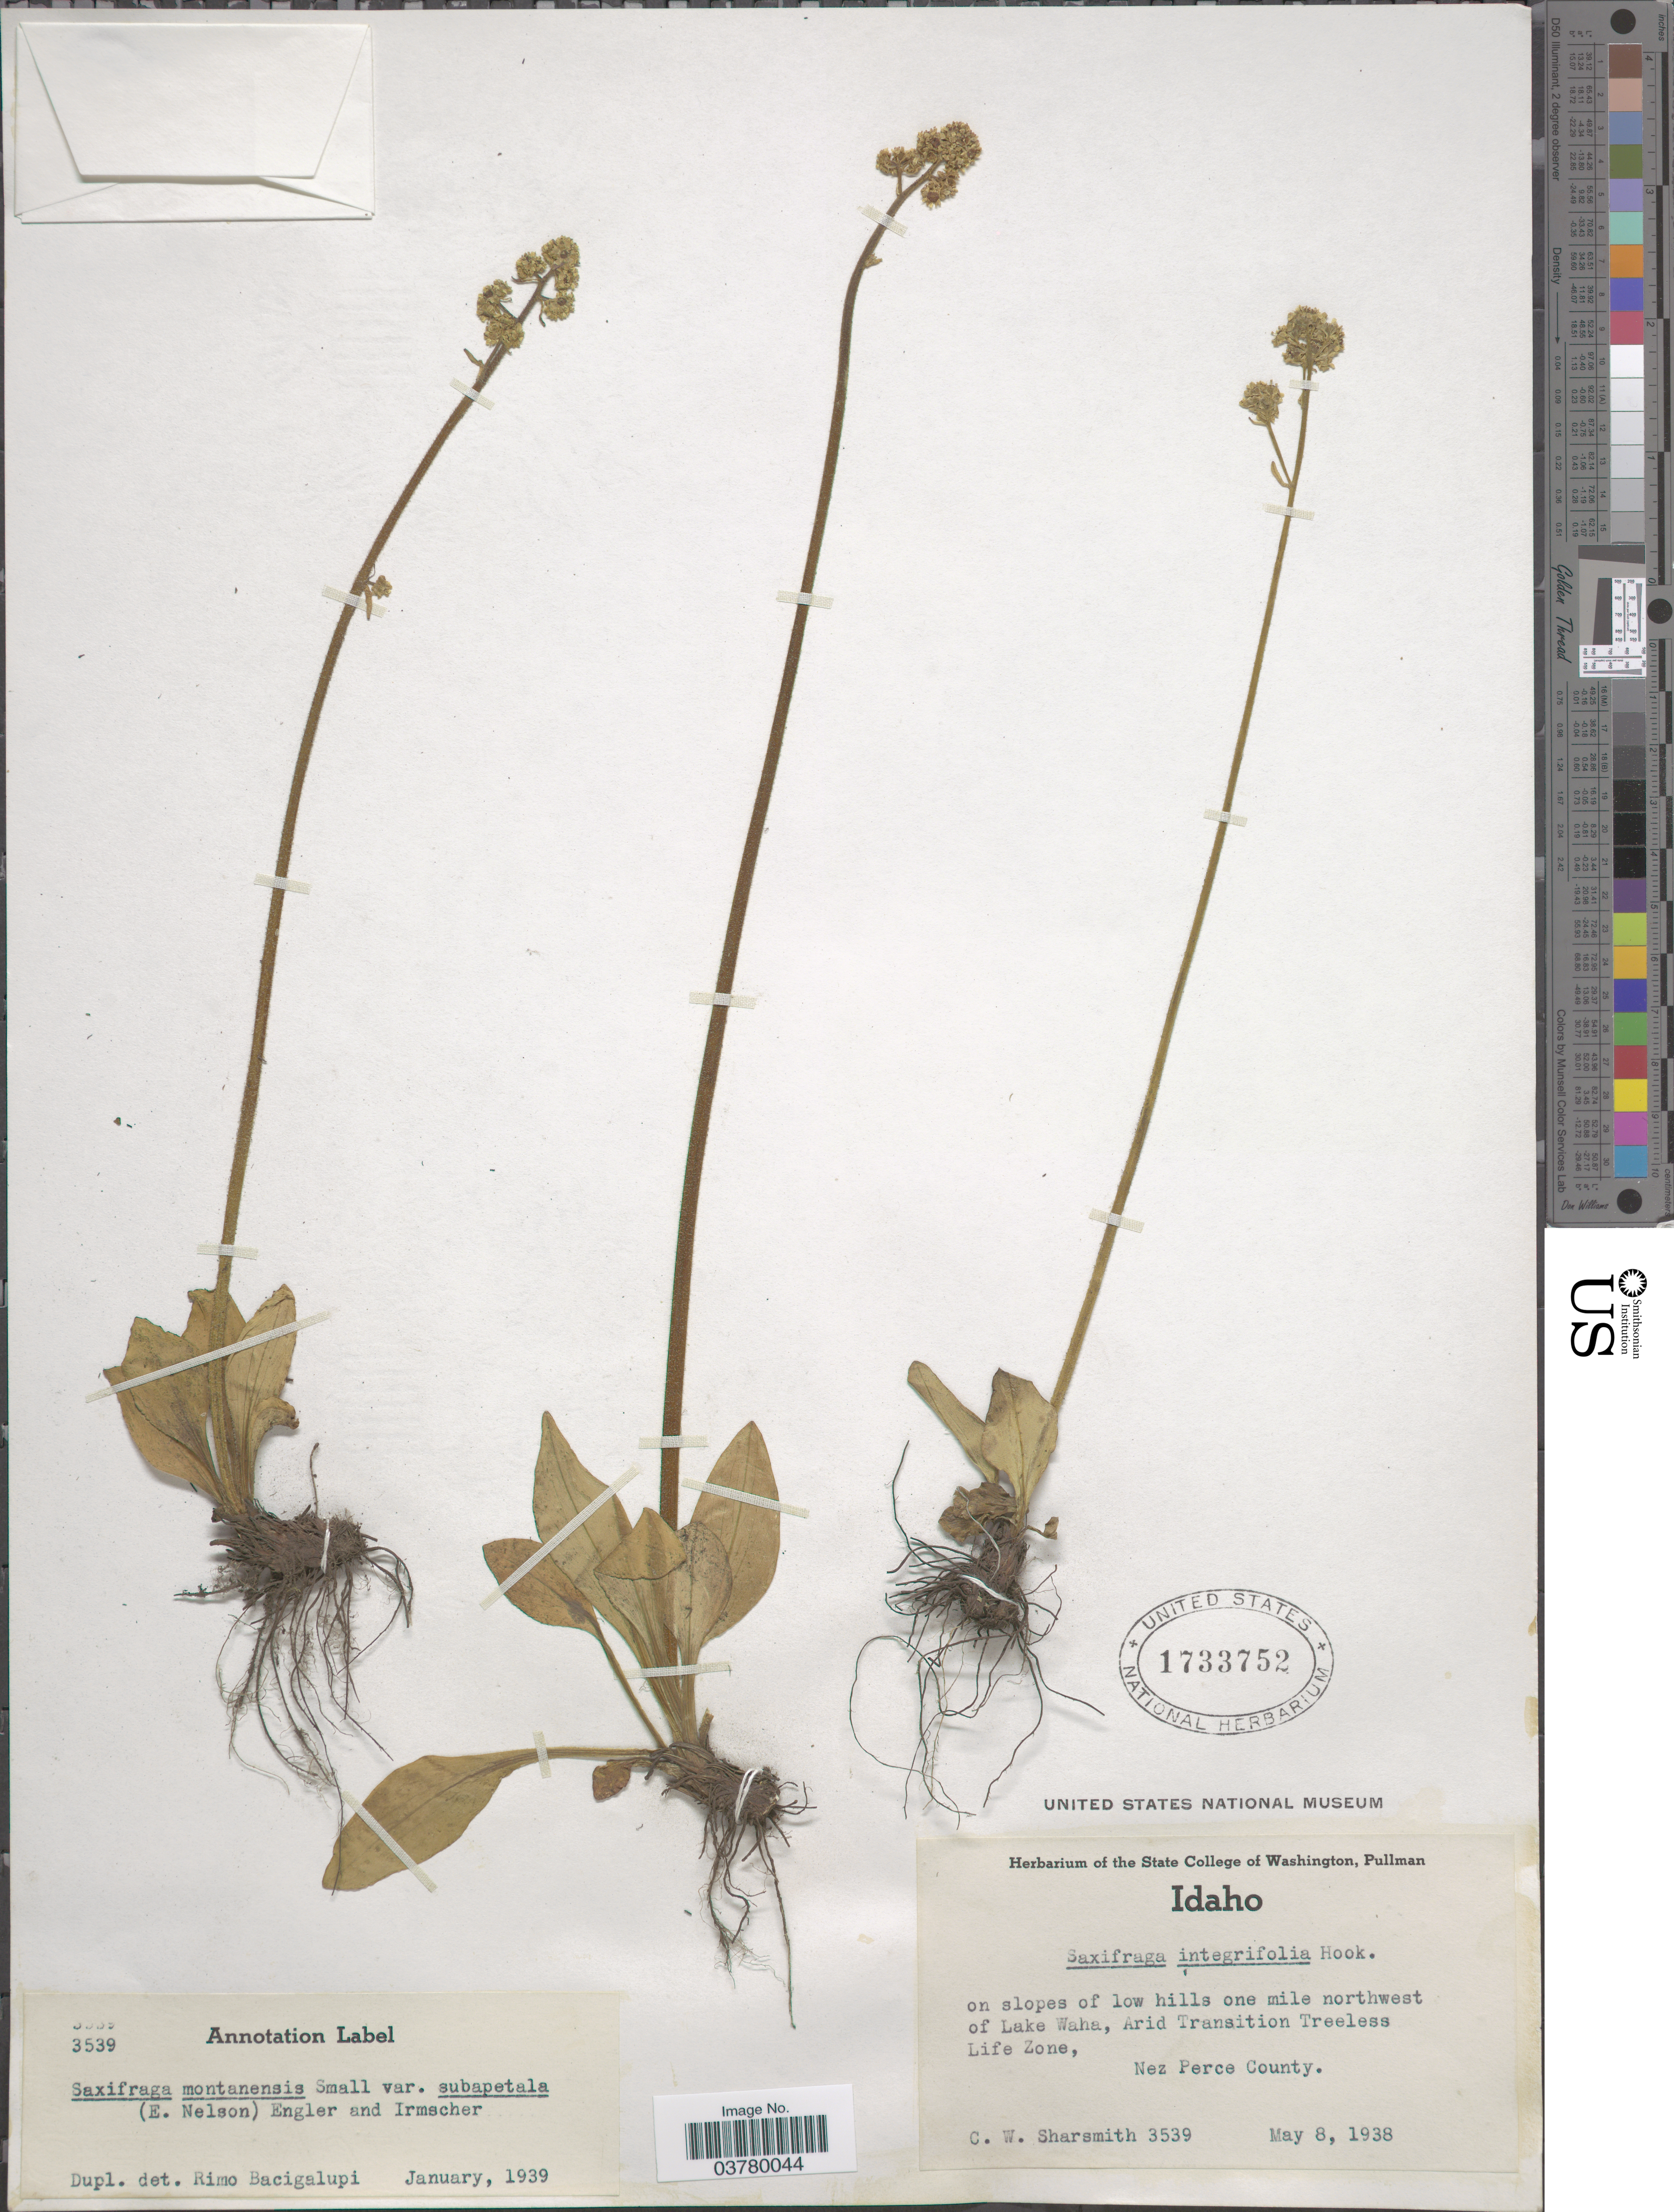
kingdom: Plantae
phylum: Tracheophyta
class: Magnoliopsida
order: Saxifragales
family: Saxifragaceae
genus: Micranthes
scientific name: Micranthes subapetala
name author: (E. Nelson) Small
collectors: C. Sharsmith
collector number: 3539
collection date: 1938-05-08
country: United States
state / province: Idaho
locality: On slopes of low hills one mile northwest of Lake Waha, Arid Transition Treeless Life Zone. Nez Perce County.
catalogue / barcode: US 1733752